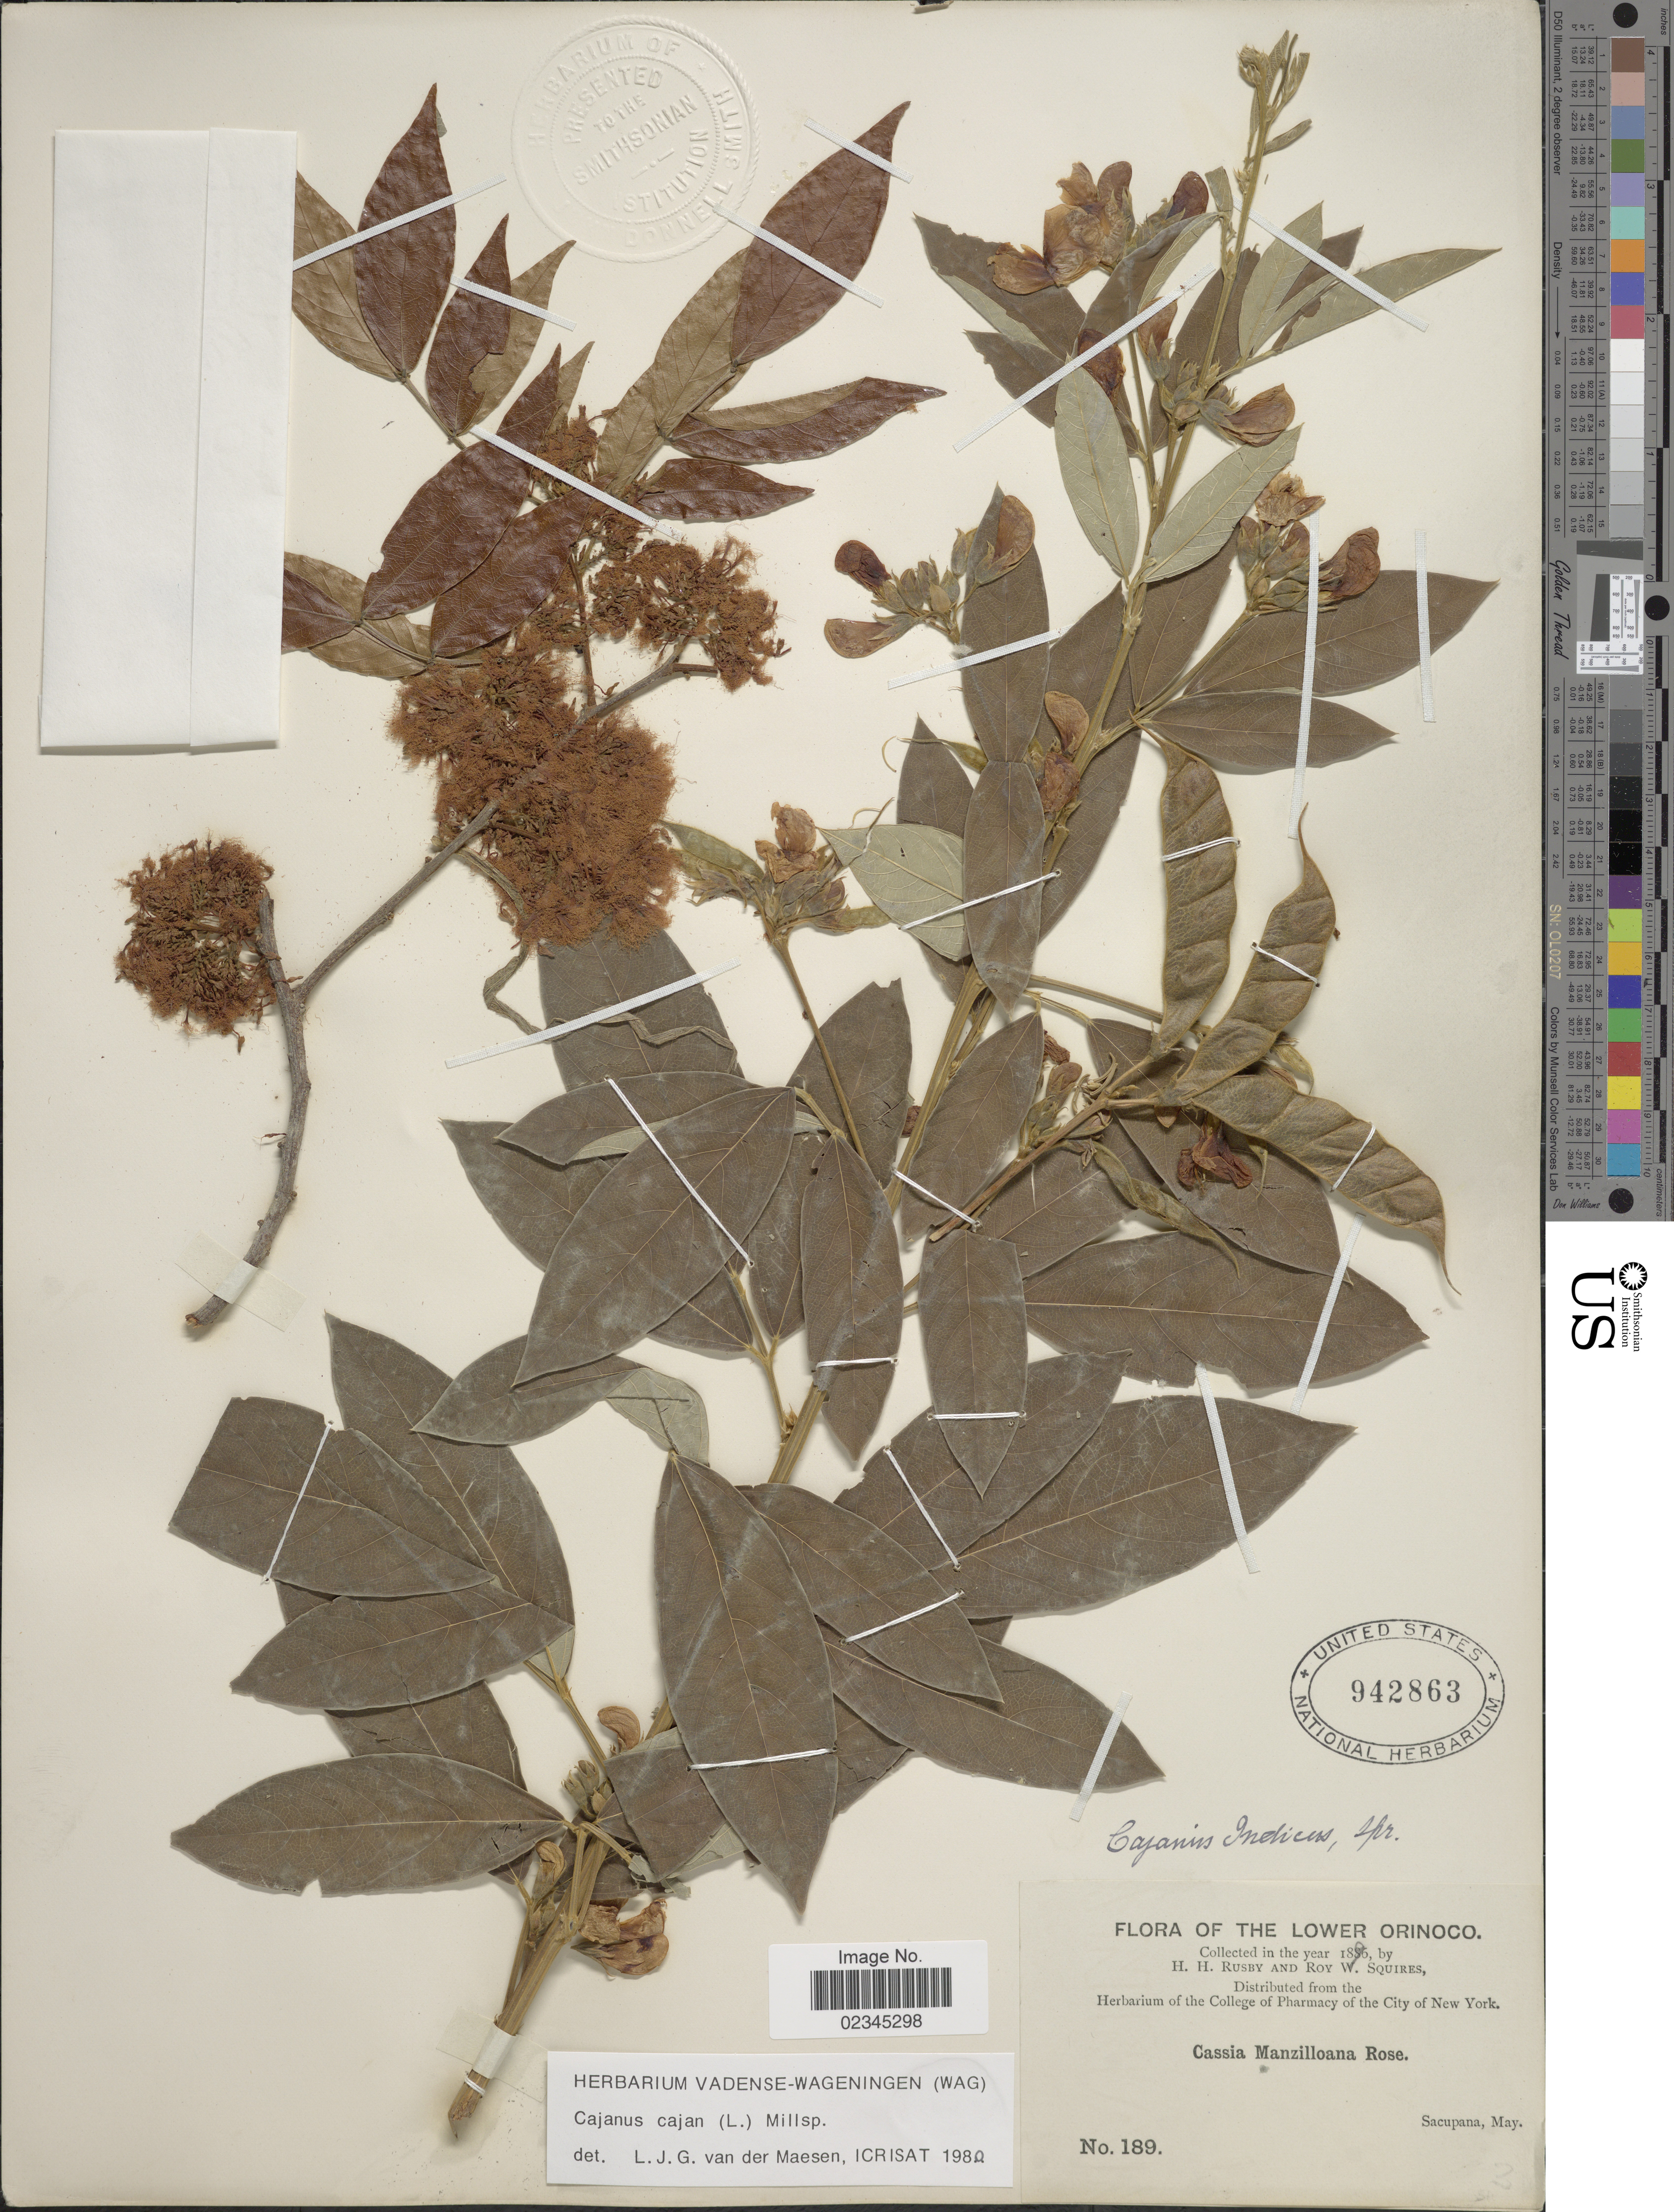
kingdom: Plantae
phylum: Tracheophyta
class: Magnoliopsida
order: Fabales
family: Fabaceae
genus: Cajanus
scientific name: Cajanus cajan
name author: (L.) Huth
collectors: H. H. Rusby & R. Squires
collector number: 189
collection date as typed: May 1896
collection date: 1896-05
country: Venezuela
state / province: Delta Amacuro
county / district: Antonio Díaz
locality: Lower Orinoco, Sacupana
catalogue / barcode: US 942863